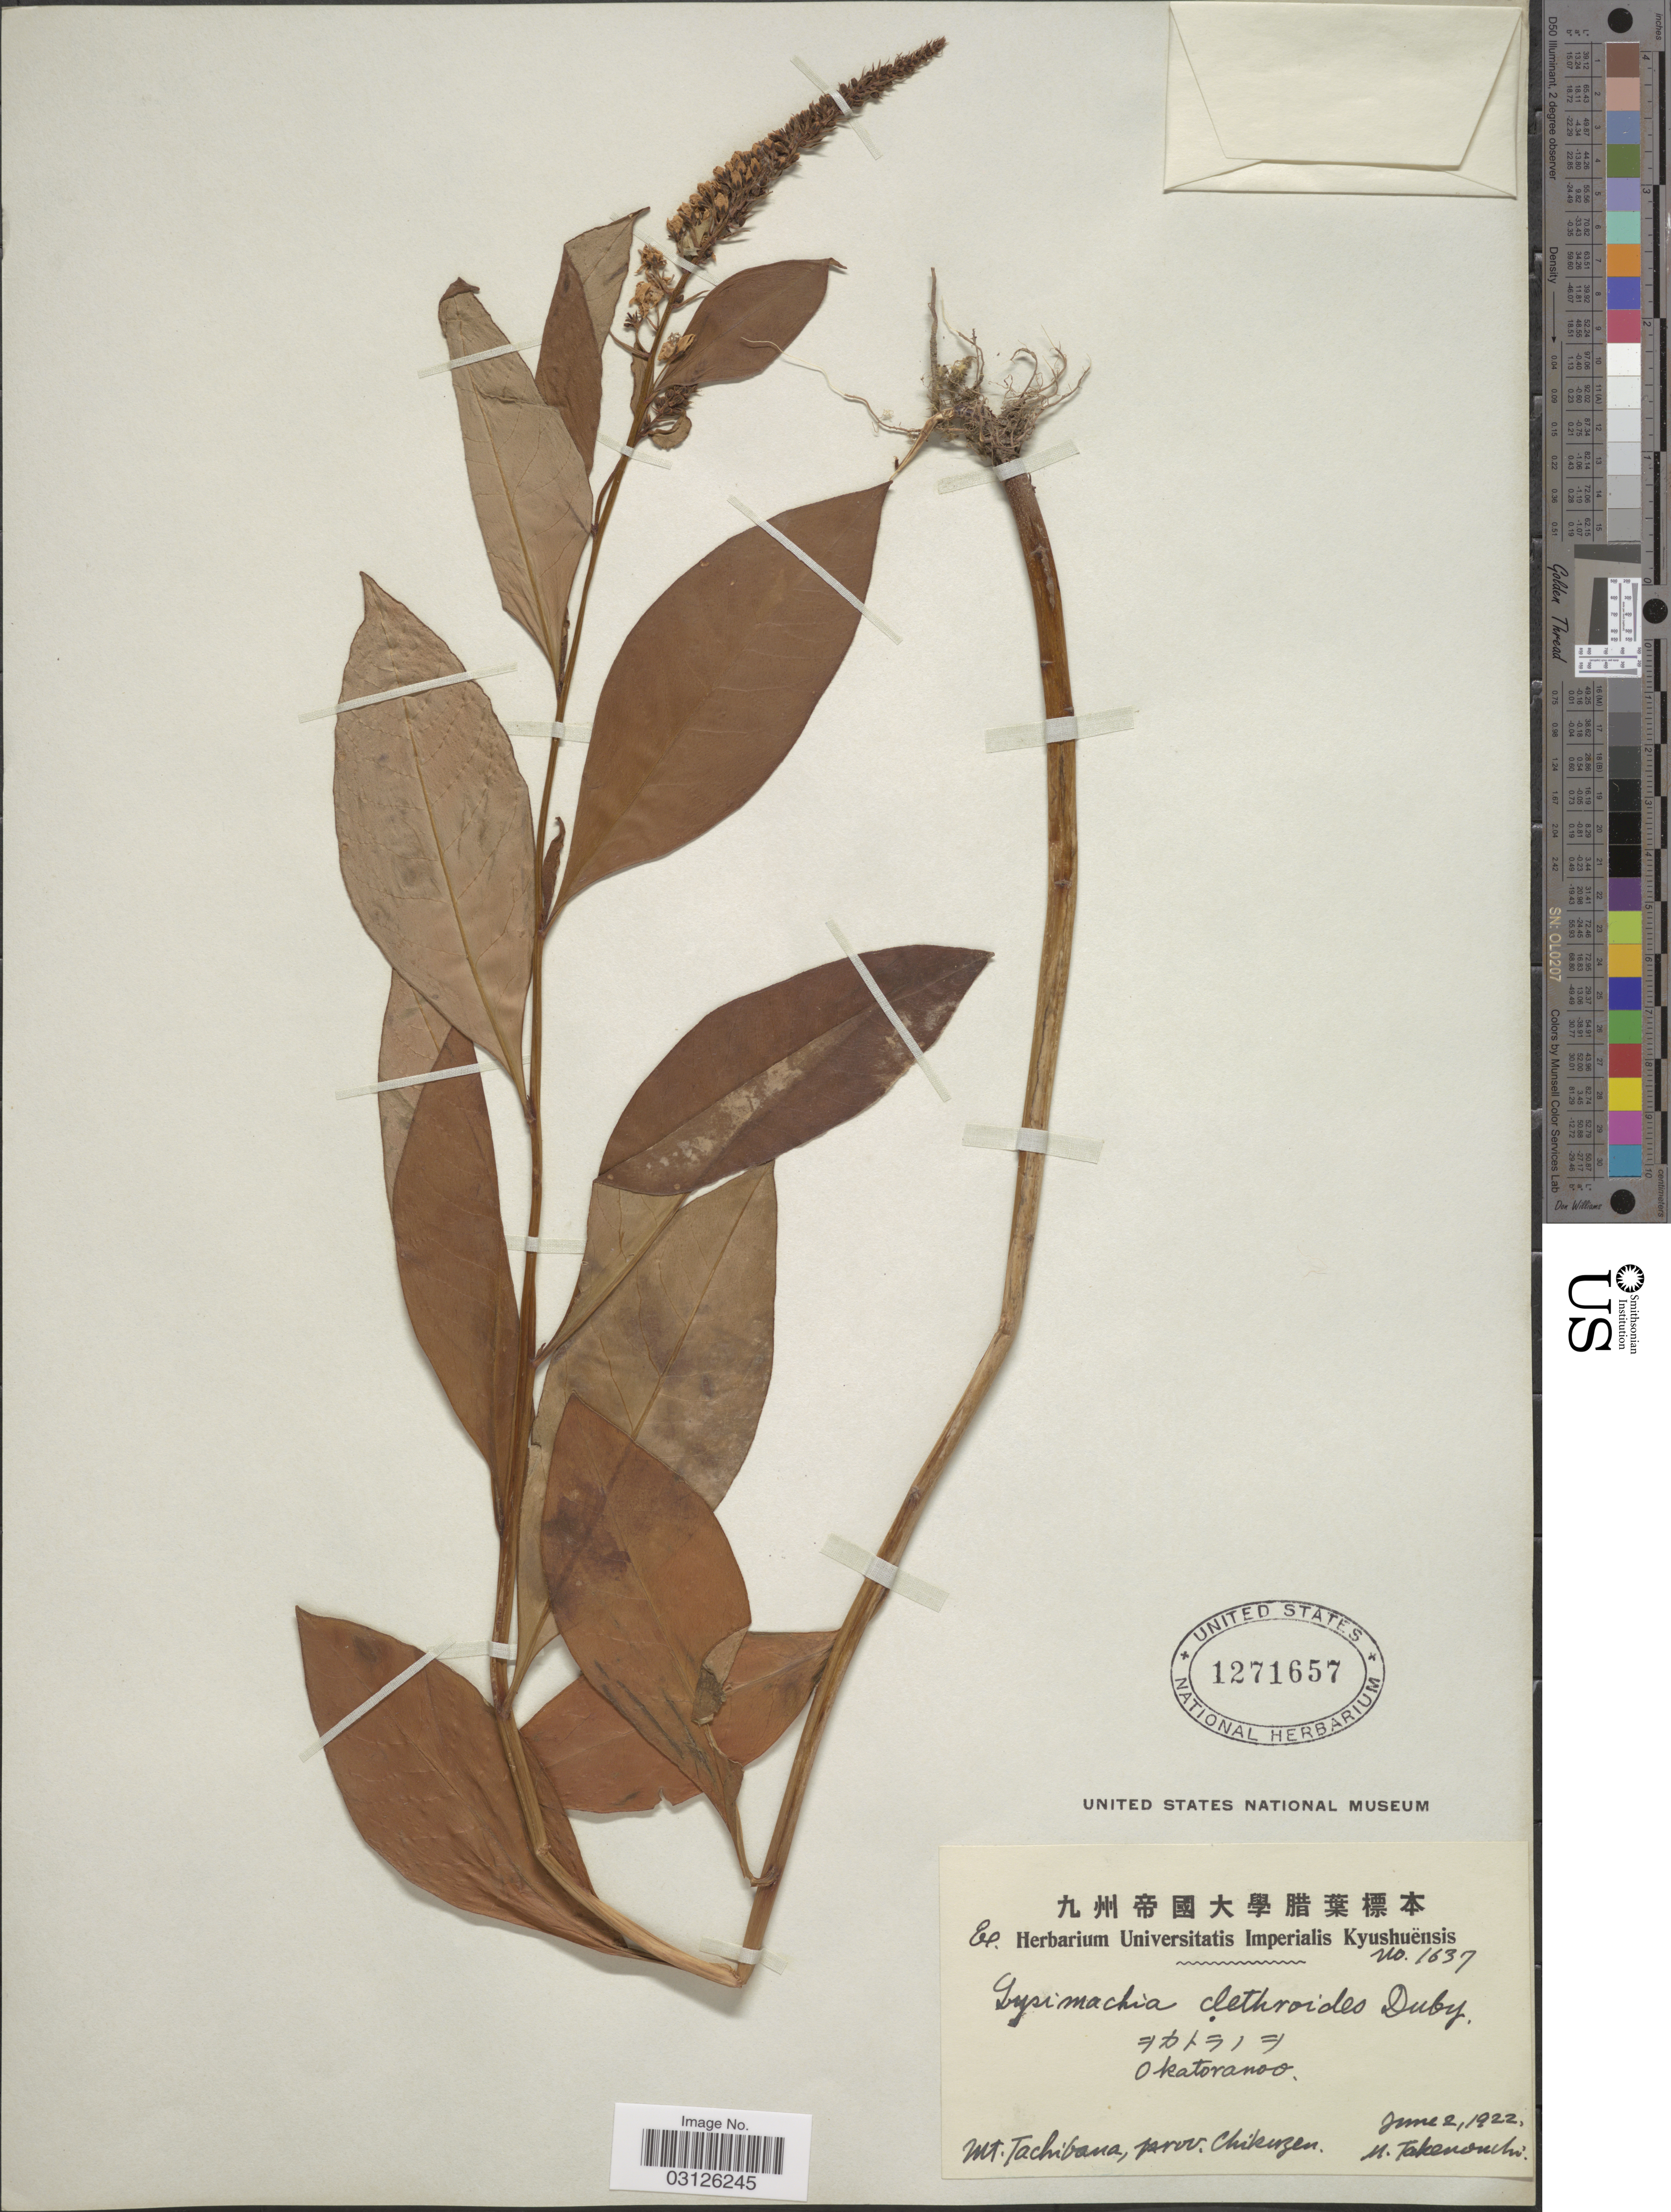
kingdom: Plantae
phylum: Tracheophyta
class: Magnoliopsida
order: Ericales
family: Primulaceae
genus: Lysimachia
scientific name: Lysimachia clethroides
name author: Duby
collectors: M. Takenouchi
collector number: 1637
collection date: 1922-06-02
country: Japan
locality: Mt. Tachibana, Prov. Chikuzen.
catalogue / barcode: US 1271657